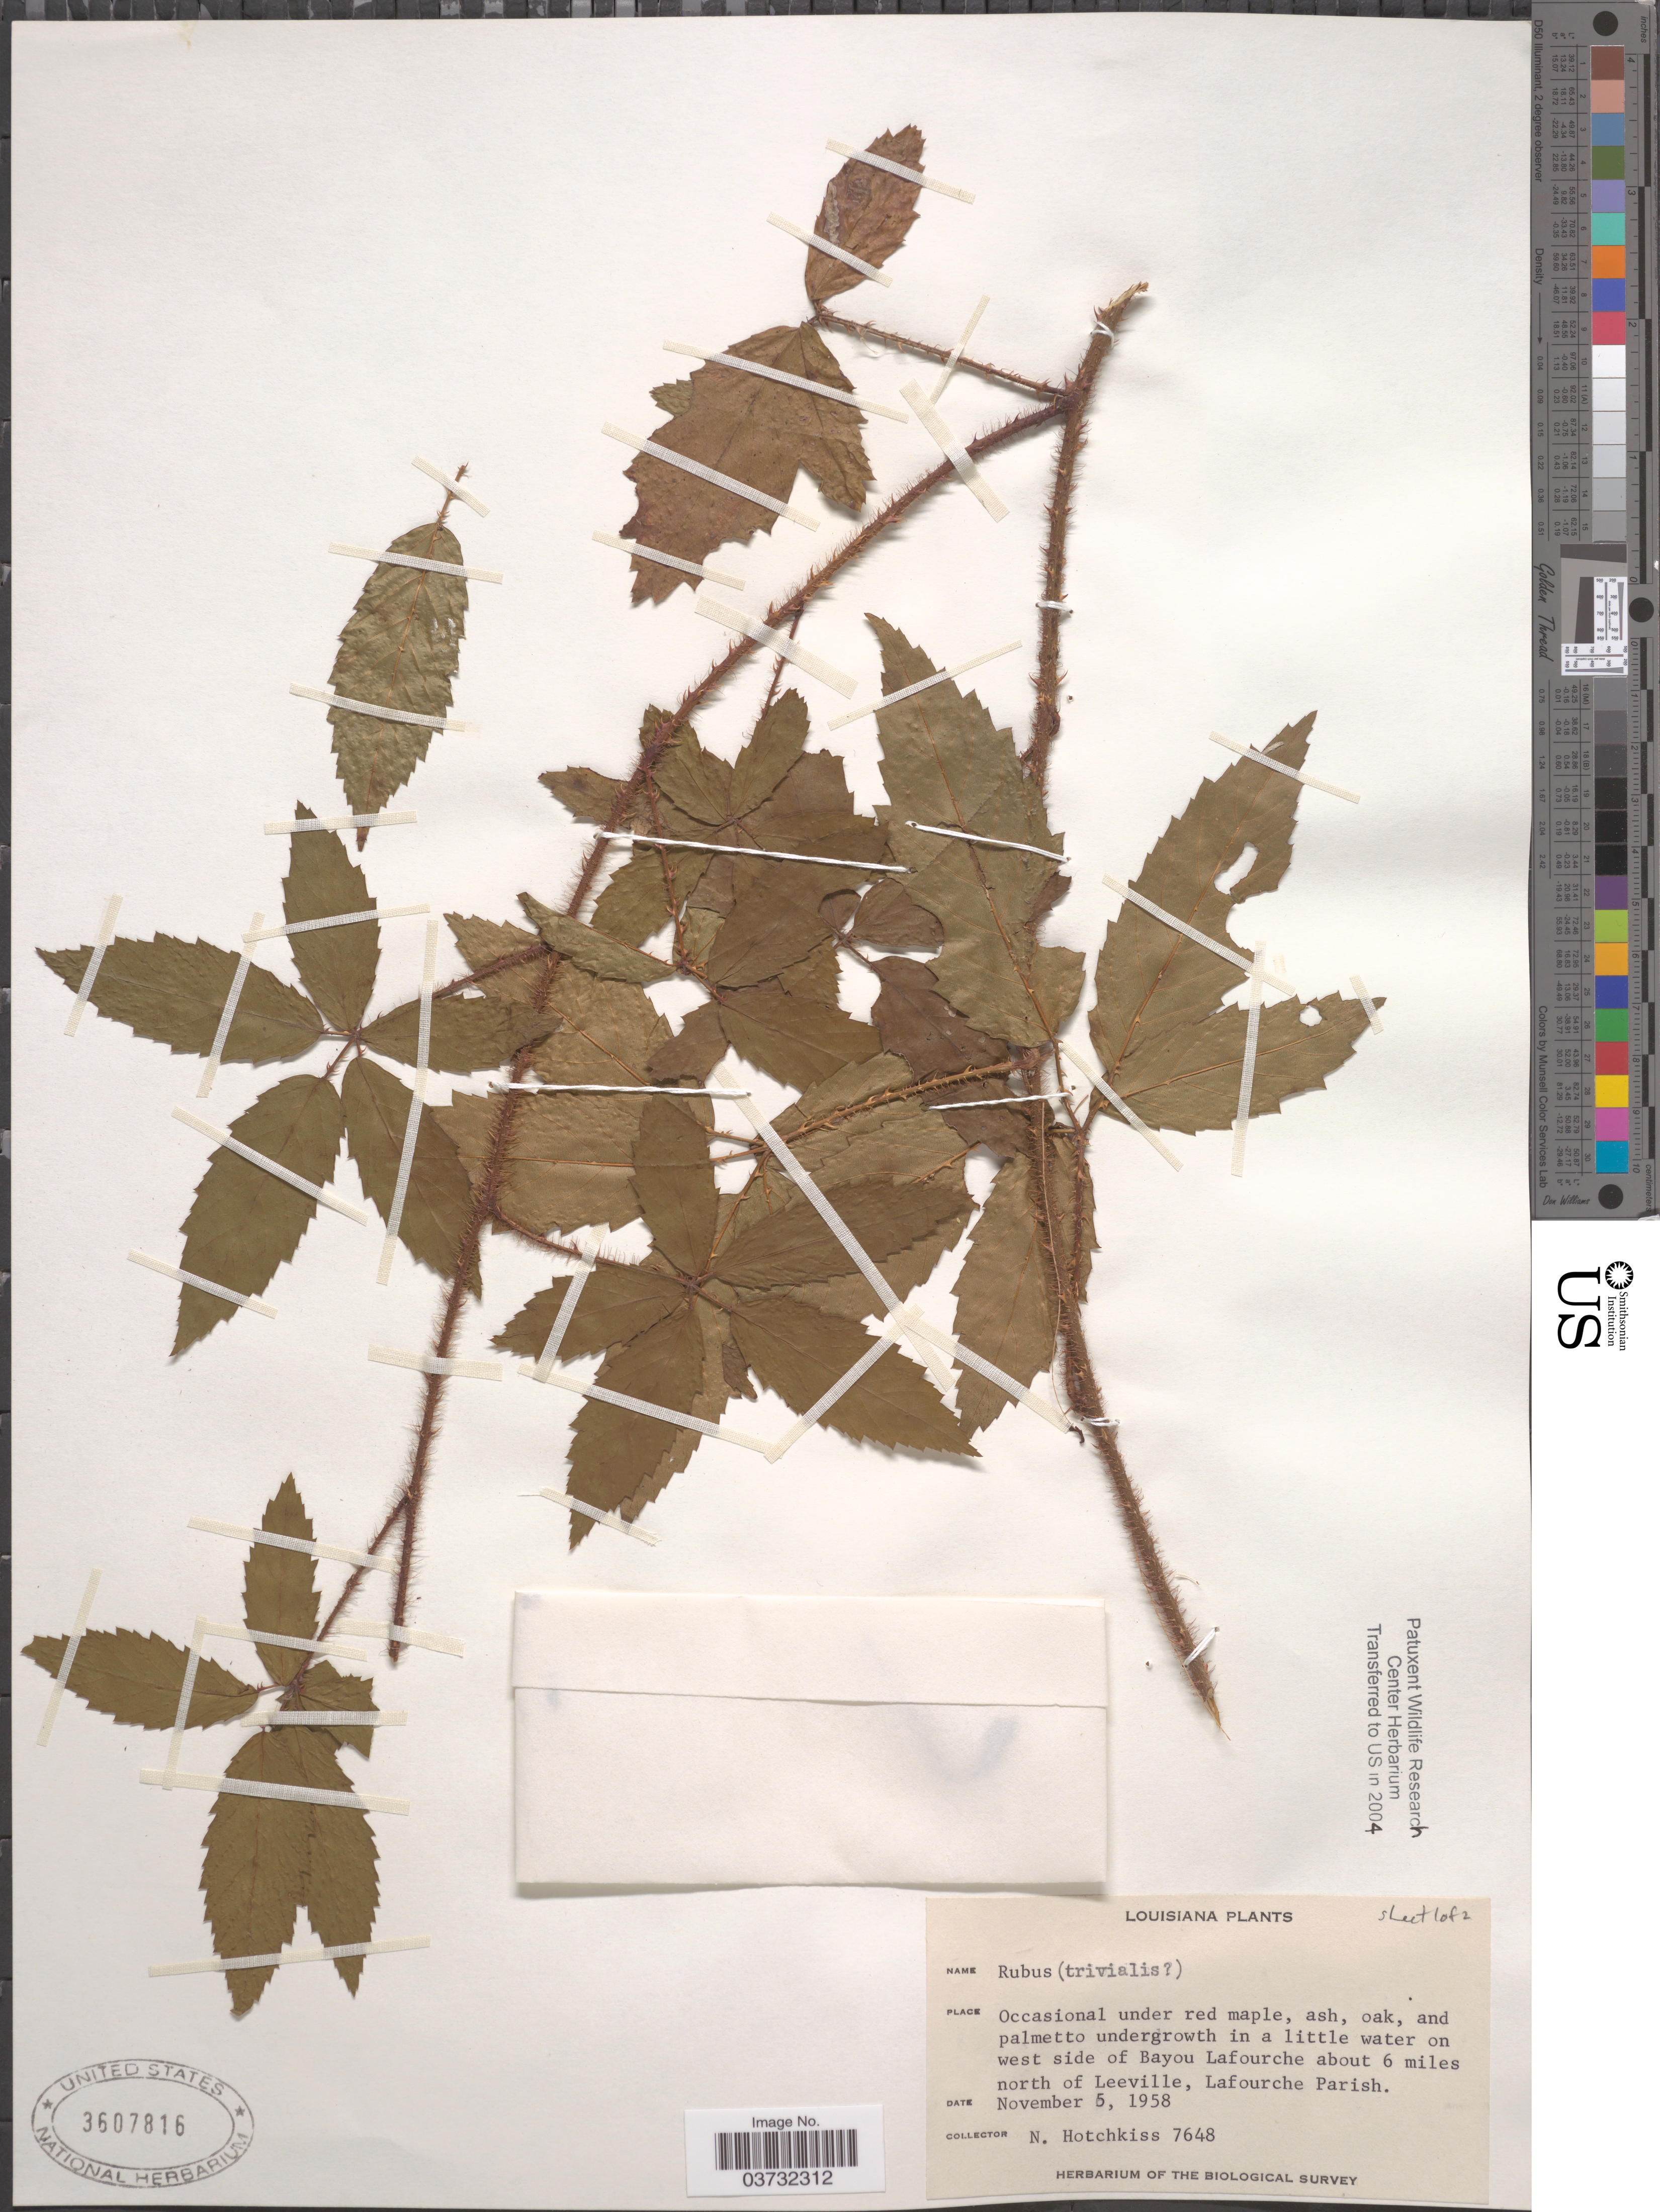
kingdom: Plantae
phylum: Tracheophyta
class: Magnoliopsida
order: Rosales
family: Rosaceae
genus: Rubus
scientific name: Rubus trivialis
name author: Michx.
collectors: N. Hotchkiss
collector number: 7648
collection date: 1958-11-05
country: United States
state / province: Louisiana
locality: On west side of Bayou Lafourche about 6 miles north of Leeville, Lafourche Parish.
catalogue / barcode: US 3607816